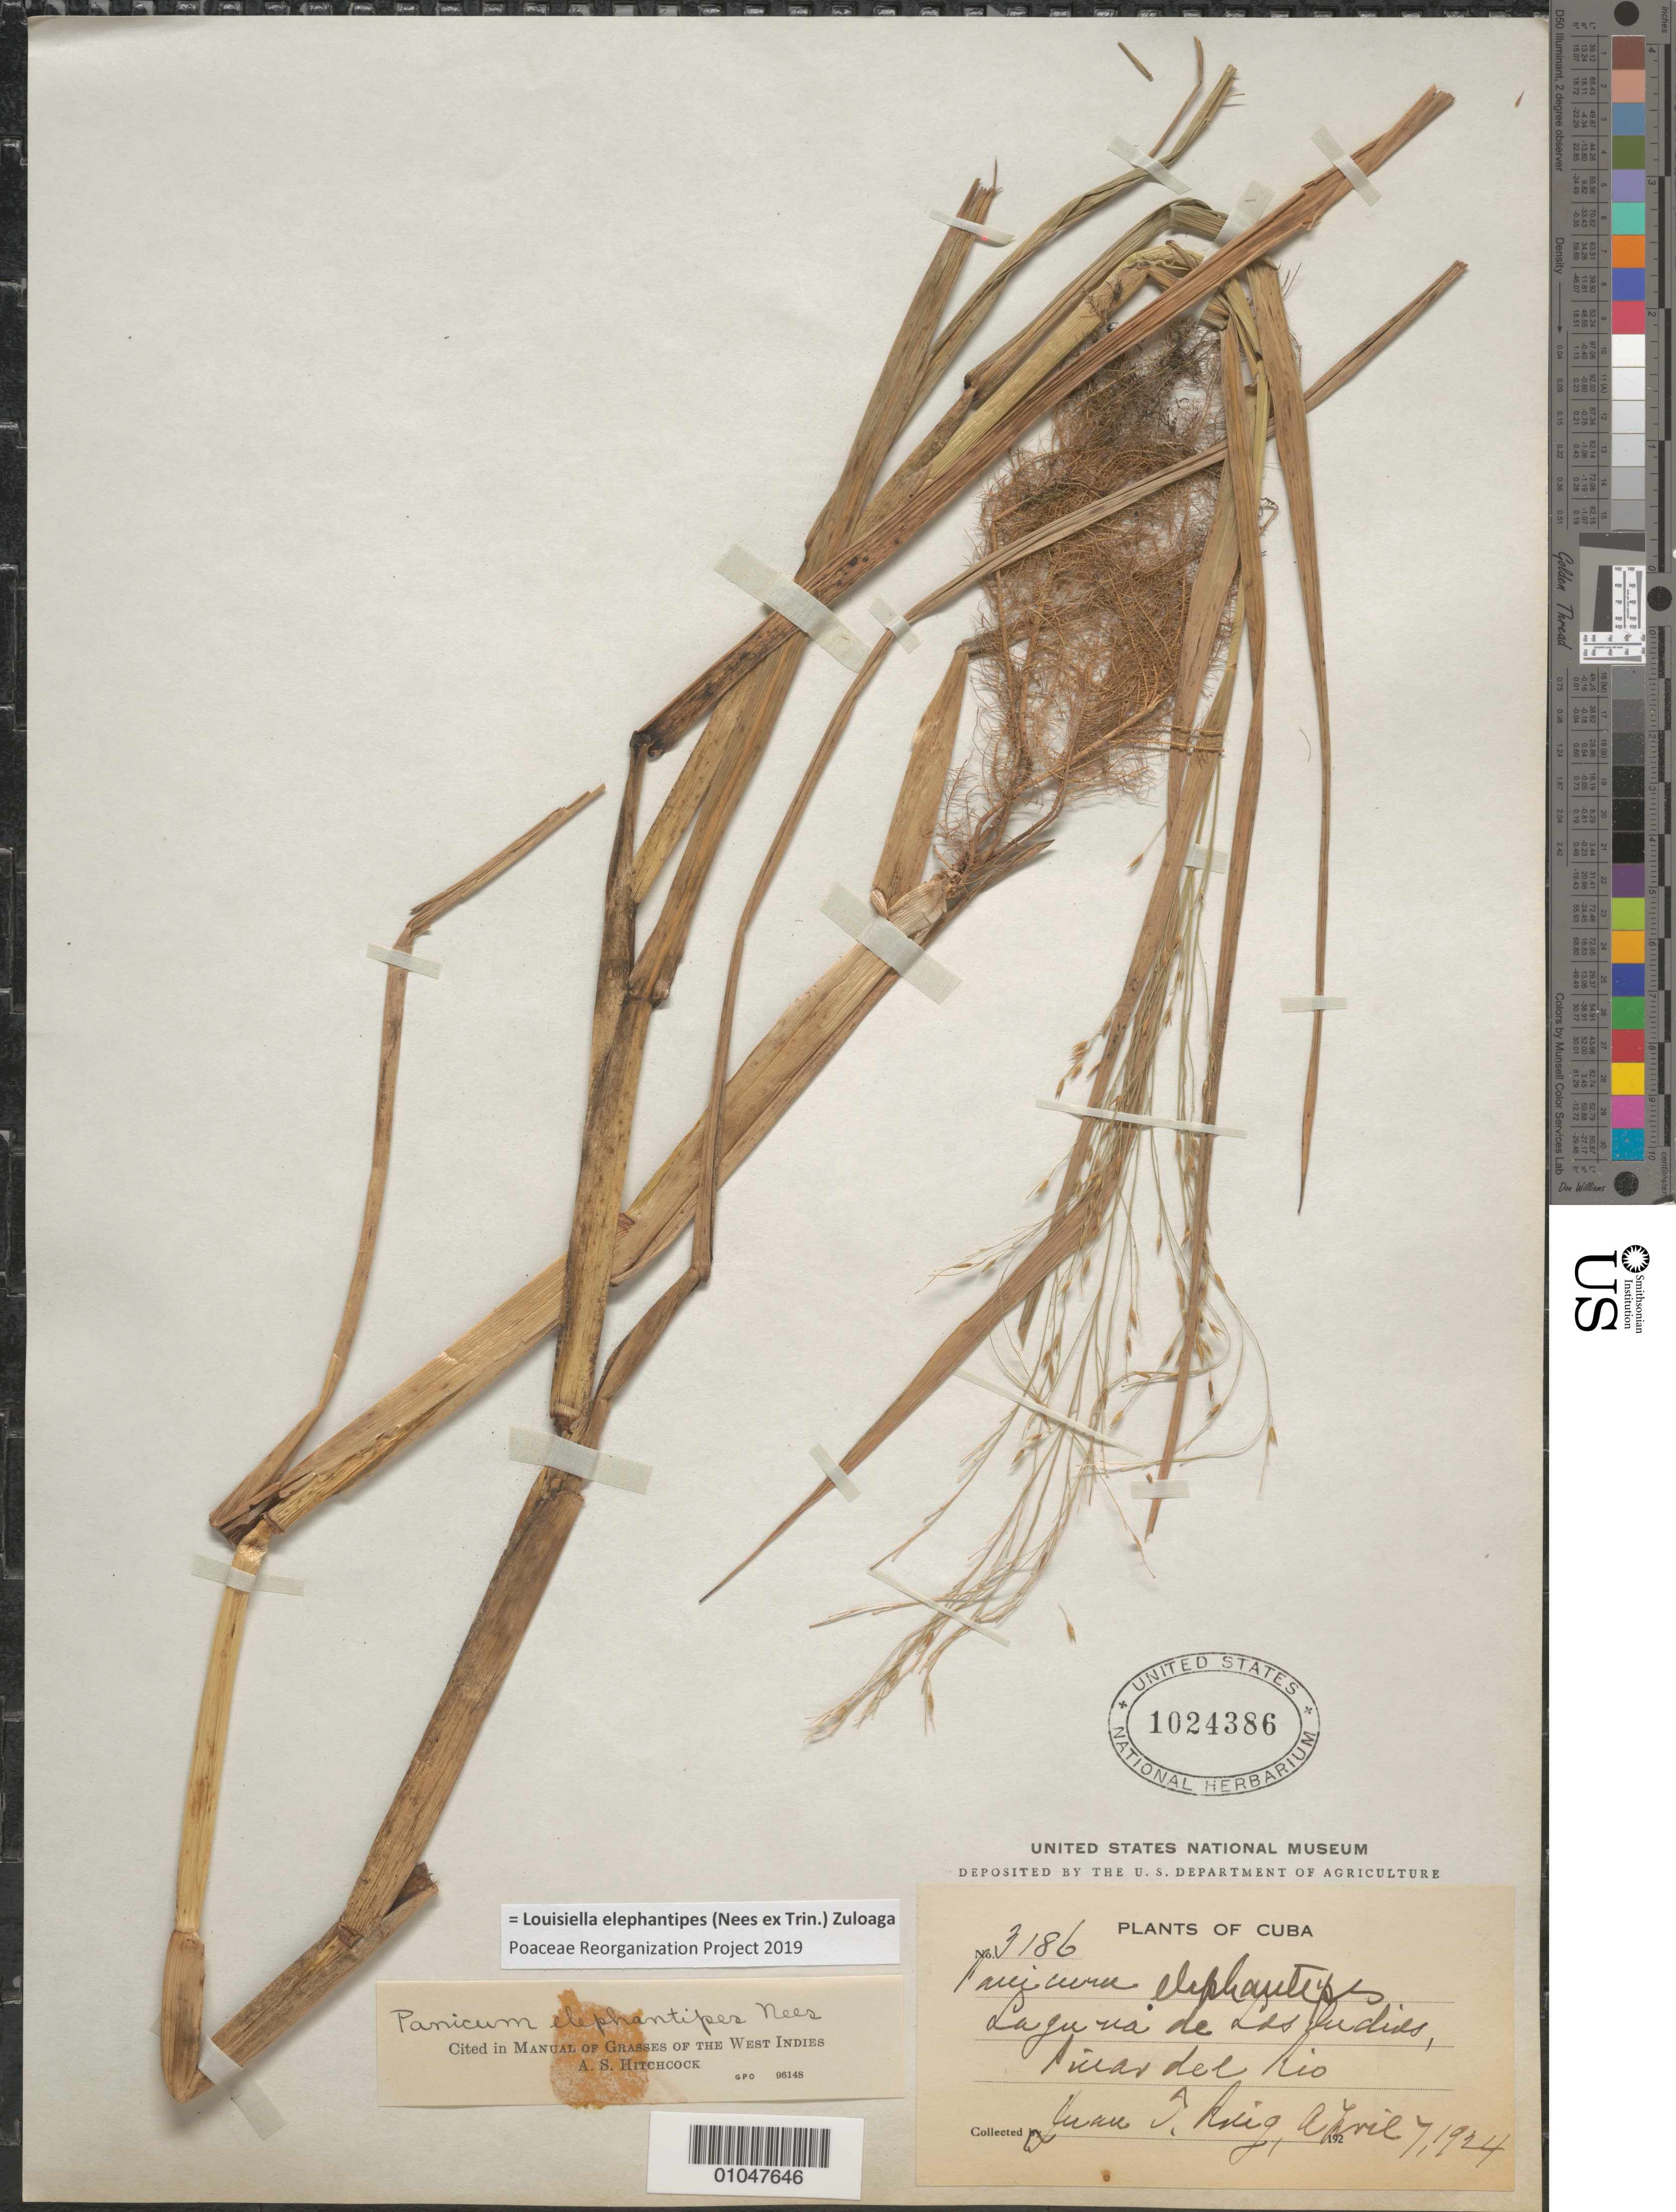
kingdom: Plantae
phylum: Tracheophyta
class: Liliopsida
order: Poales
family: Poaceae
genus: Louisiella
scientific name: Louisiella elephantipes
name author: (Nees ex Trin.) Zuloaga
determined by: Poaceae Reorganization Project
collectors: J. Roig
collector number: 3186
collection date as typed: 07 Apr 1924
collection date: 1924-04-07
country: Cuba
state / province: Pinar del Rio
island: Cuba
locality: Laguna va de Las Judios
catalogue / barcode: US 1024386